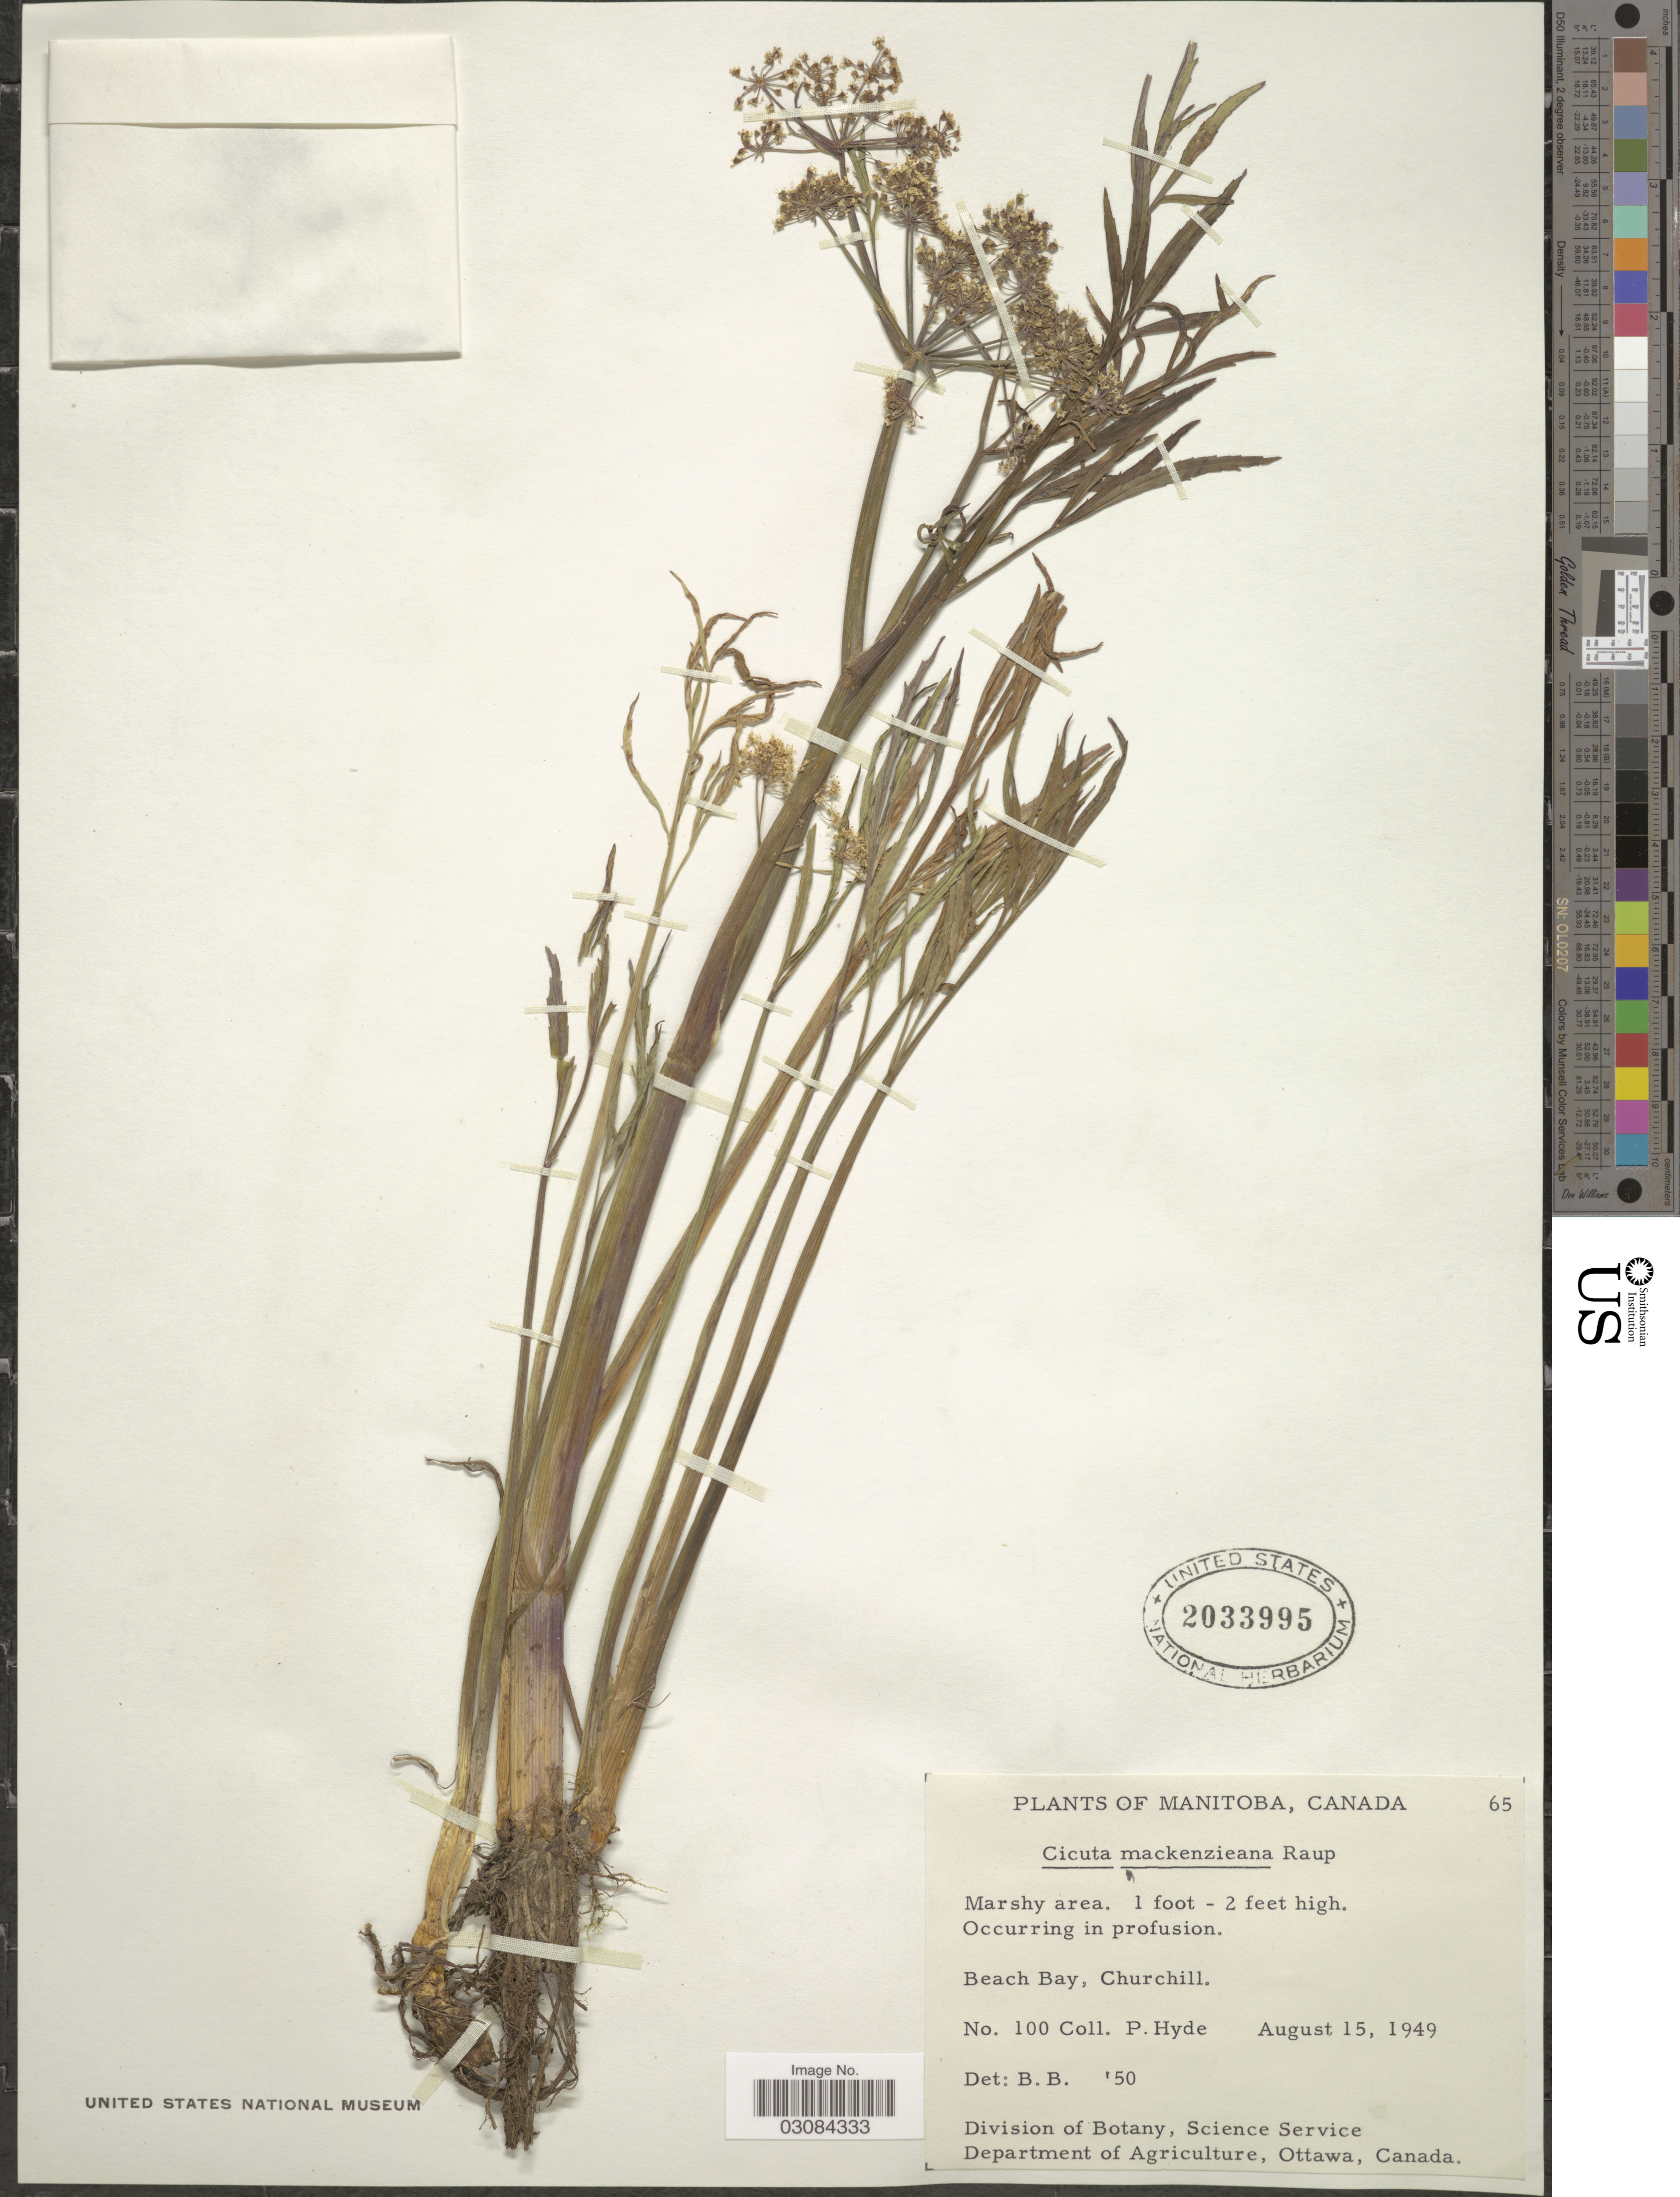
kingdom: Plantae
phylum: Tracheophyta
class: Magnoliopsida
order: Apiales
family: Apiaceae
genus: Cicuta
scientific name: Cicuta mackenzieana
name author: Raup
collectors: P. Hyde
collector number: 100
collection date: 1949-08-15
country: Canada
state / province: Manitoba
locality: Beach Bay, Churchill.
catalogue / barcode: US 2033995